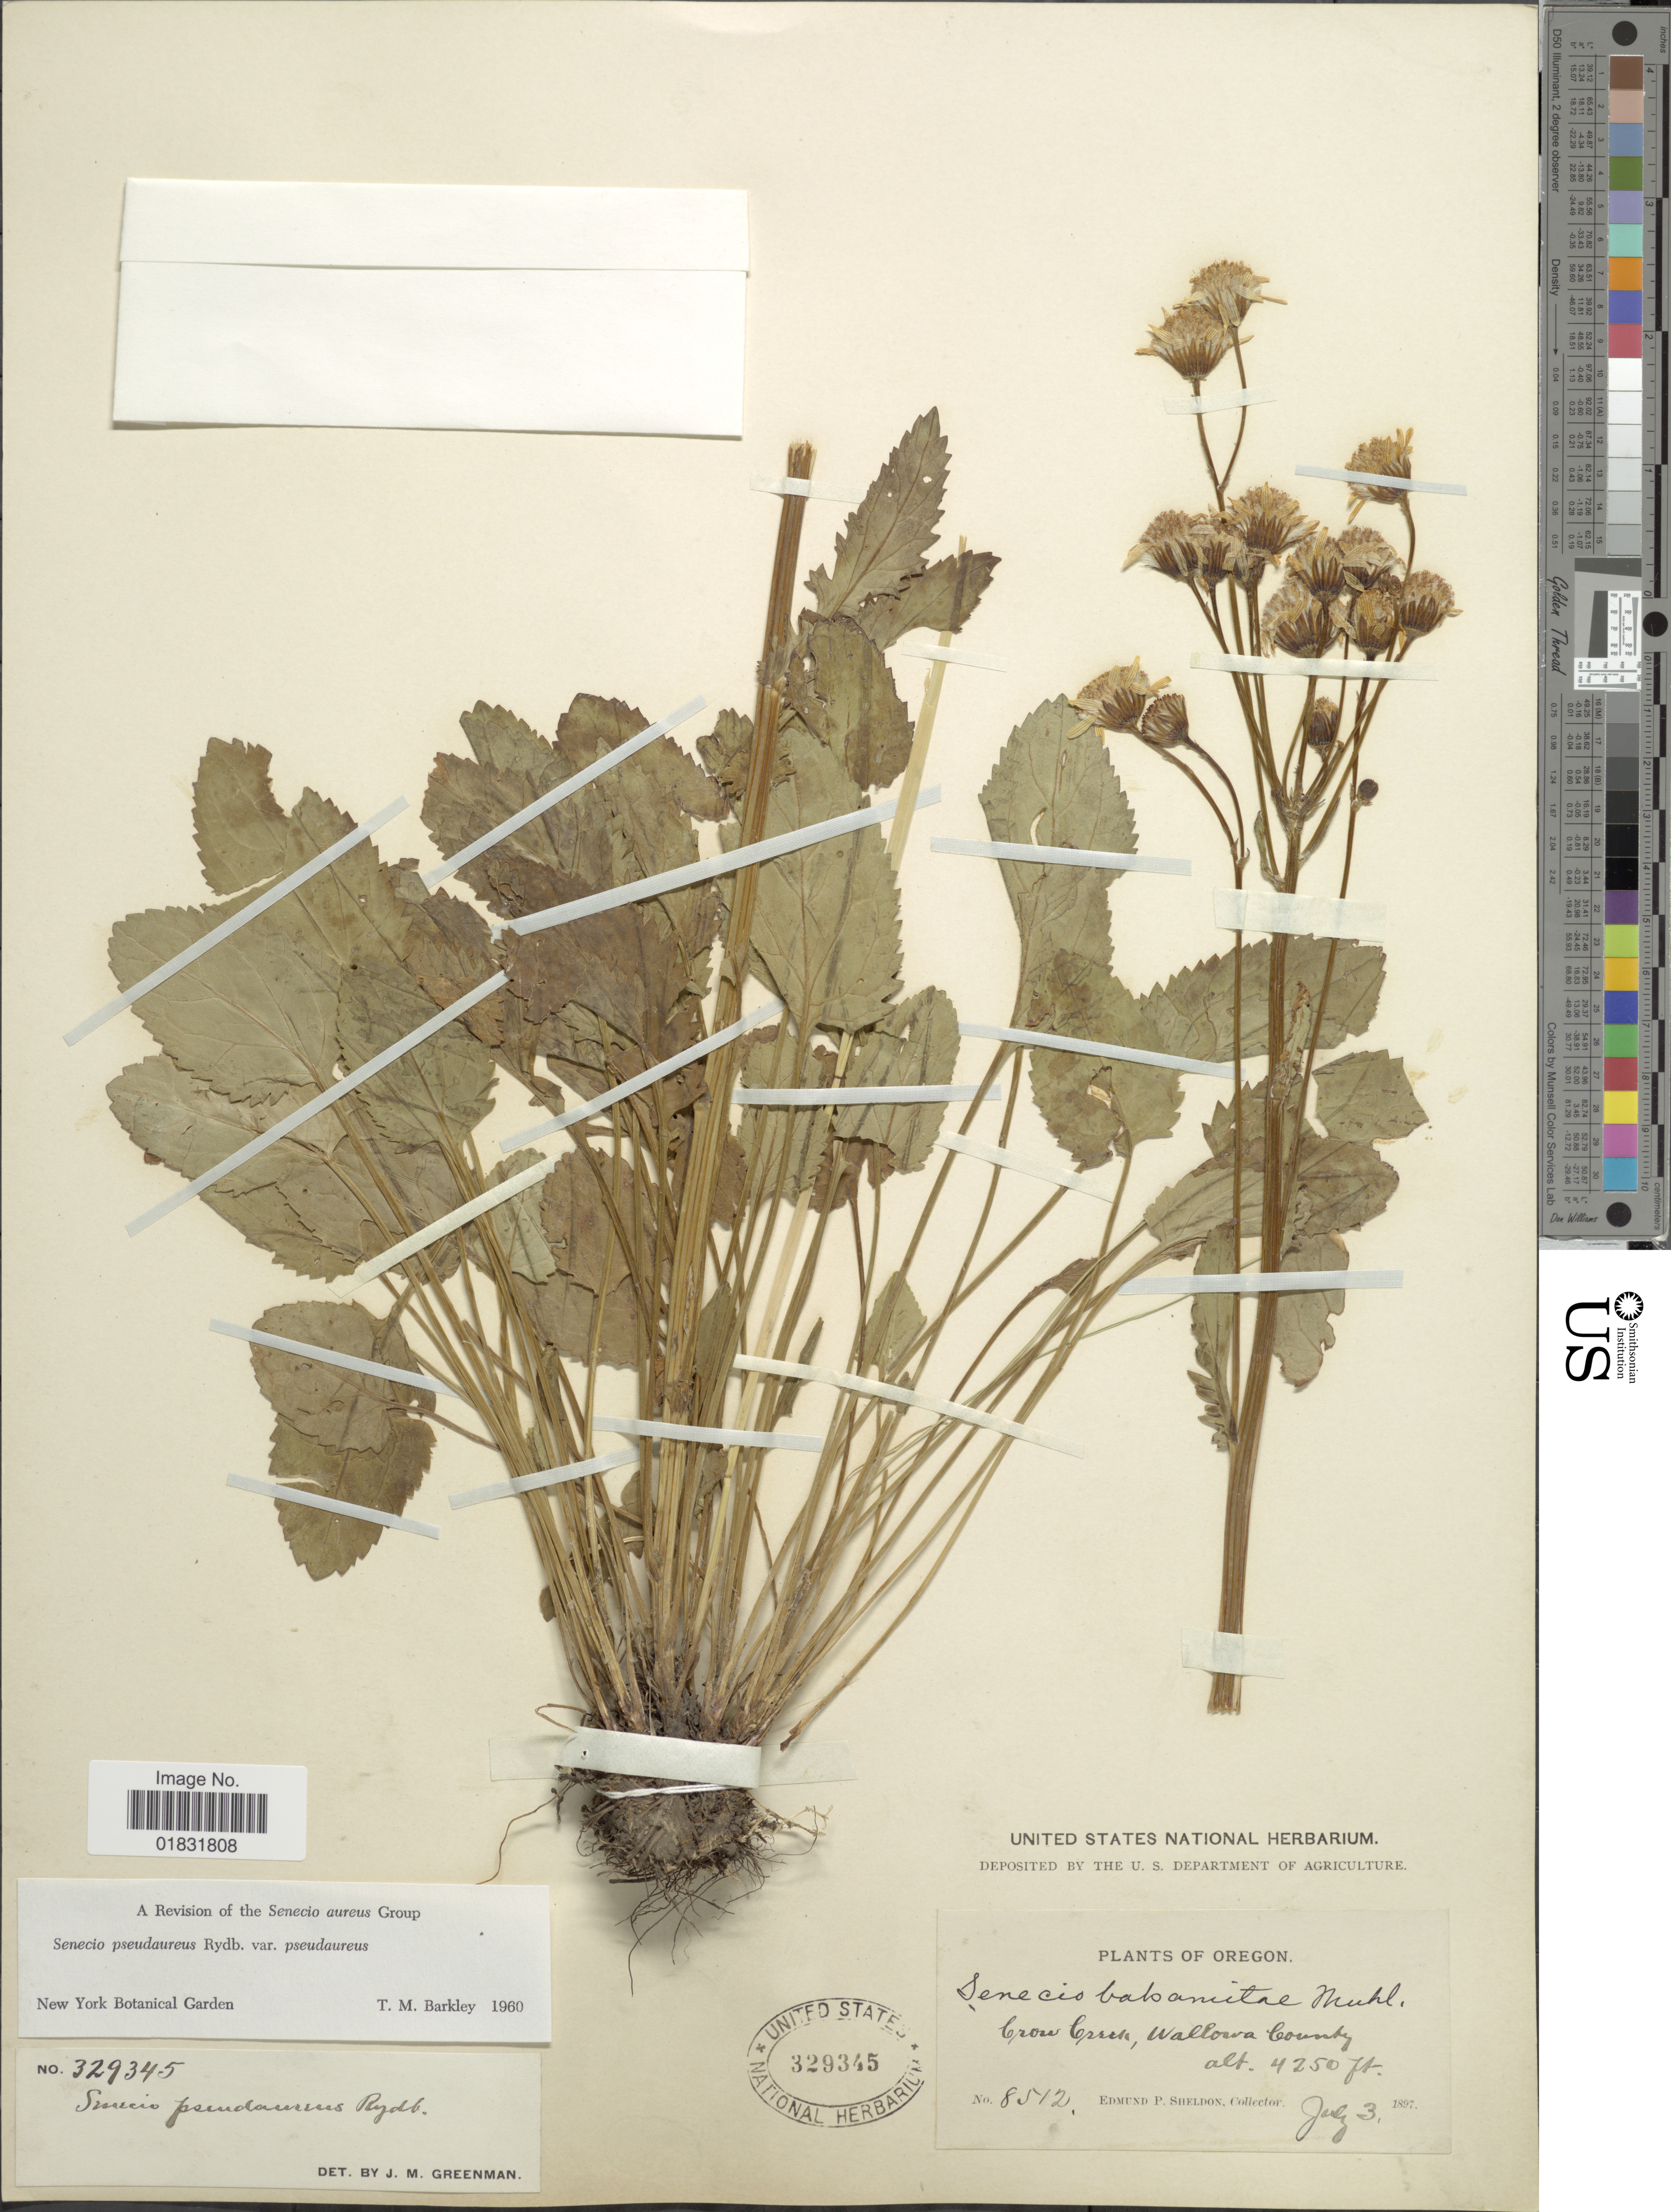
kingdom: Plantae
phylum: Tracheophyta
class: Magnoliopsida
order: Asterales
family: Asteraceae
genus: Packera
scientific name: Packera pseudaurea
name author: (Rydb.) W.A. Weber & Á. Löve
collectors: E. P. Sheldon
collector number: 8512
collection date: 1897-07-03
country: United States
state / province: Oregon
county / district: Wallowa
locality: Crow Creek, Wallowa County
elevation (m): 1295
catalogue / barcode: US 329345